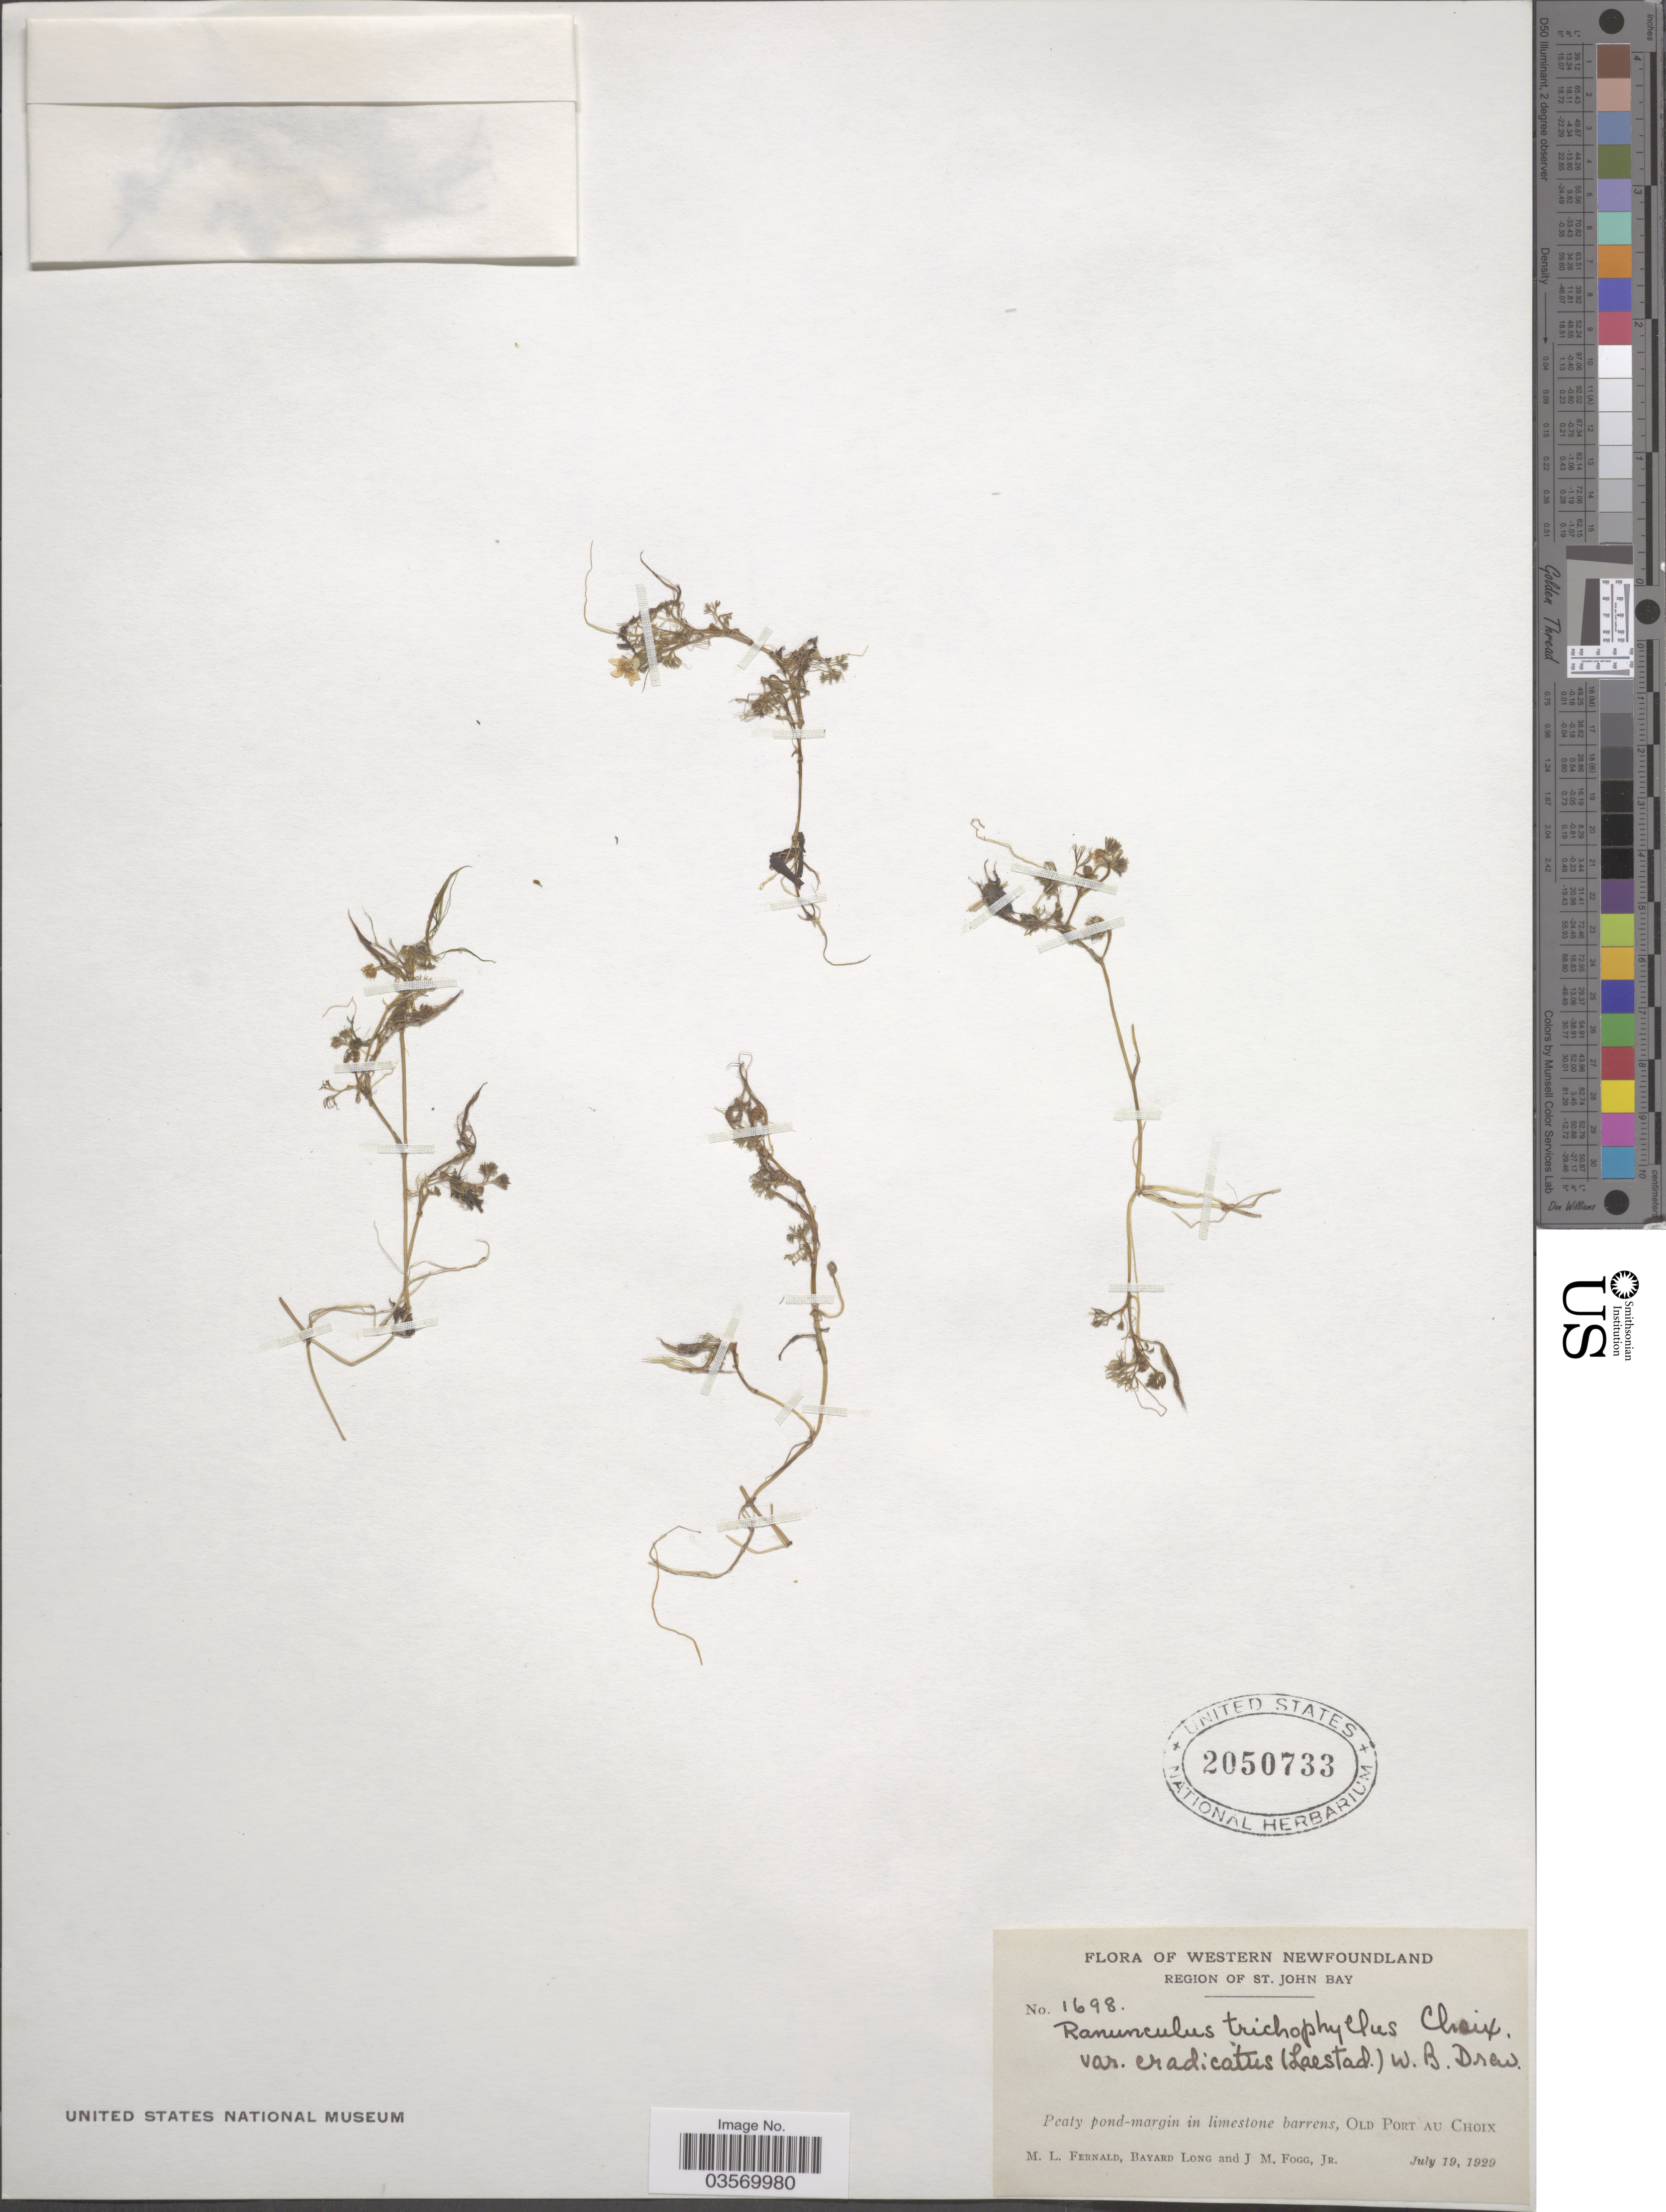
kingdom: Plantae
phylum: Tracheophyta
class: Magnoliopsida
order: Ranunculales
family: Ranunculaceae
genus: Ranunculus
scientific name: Ranunculus trichophyllus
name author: Chaix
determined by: Strong, Mark T., (BOT), Smithsonian Institution - National Museum of Natural History (UNITED STATES)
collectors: M. L. Fernald, B. Long & J. Fogg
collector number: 1698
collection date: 1929-07-19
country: Canada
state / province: Newfoundland and Labrador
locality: Western Newfoundland. Region of St. John Bay. Old Port au Choix.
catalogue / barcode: US 2050733